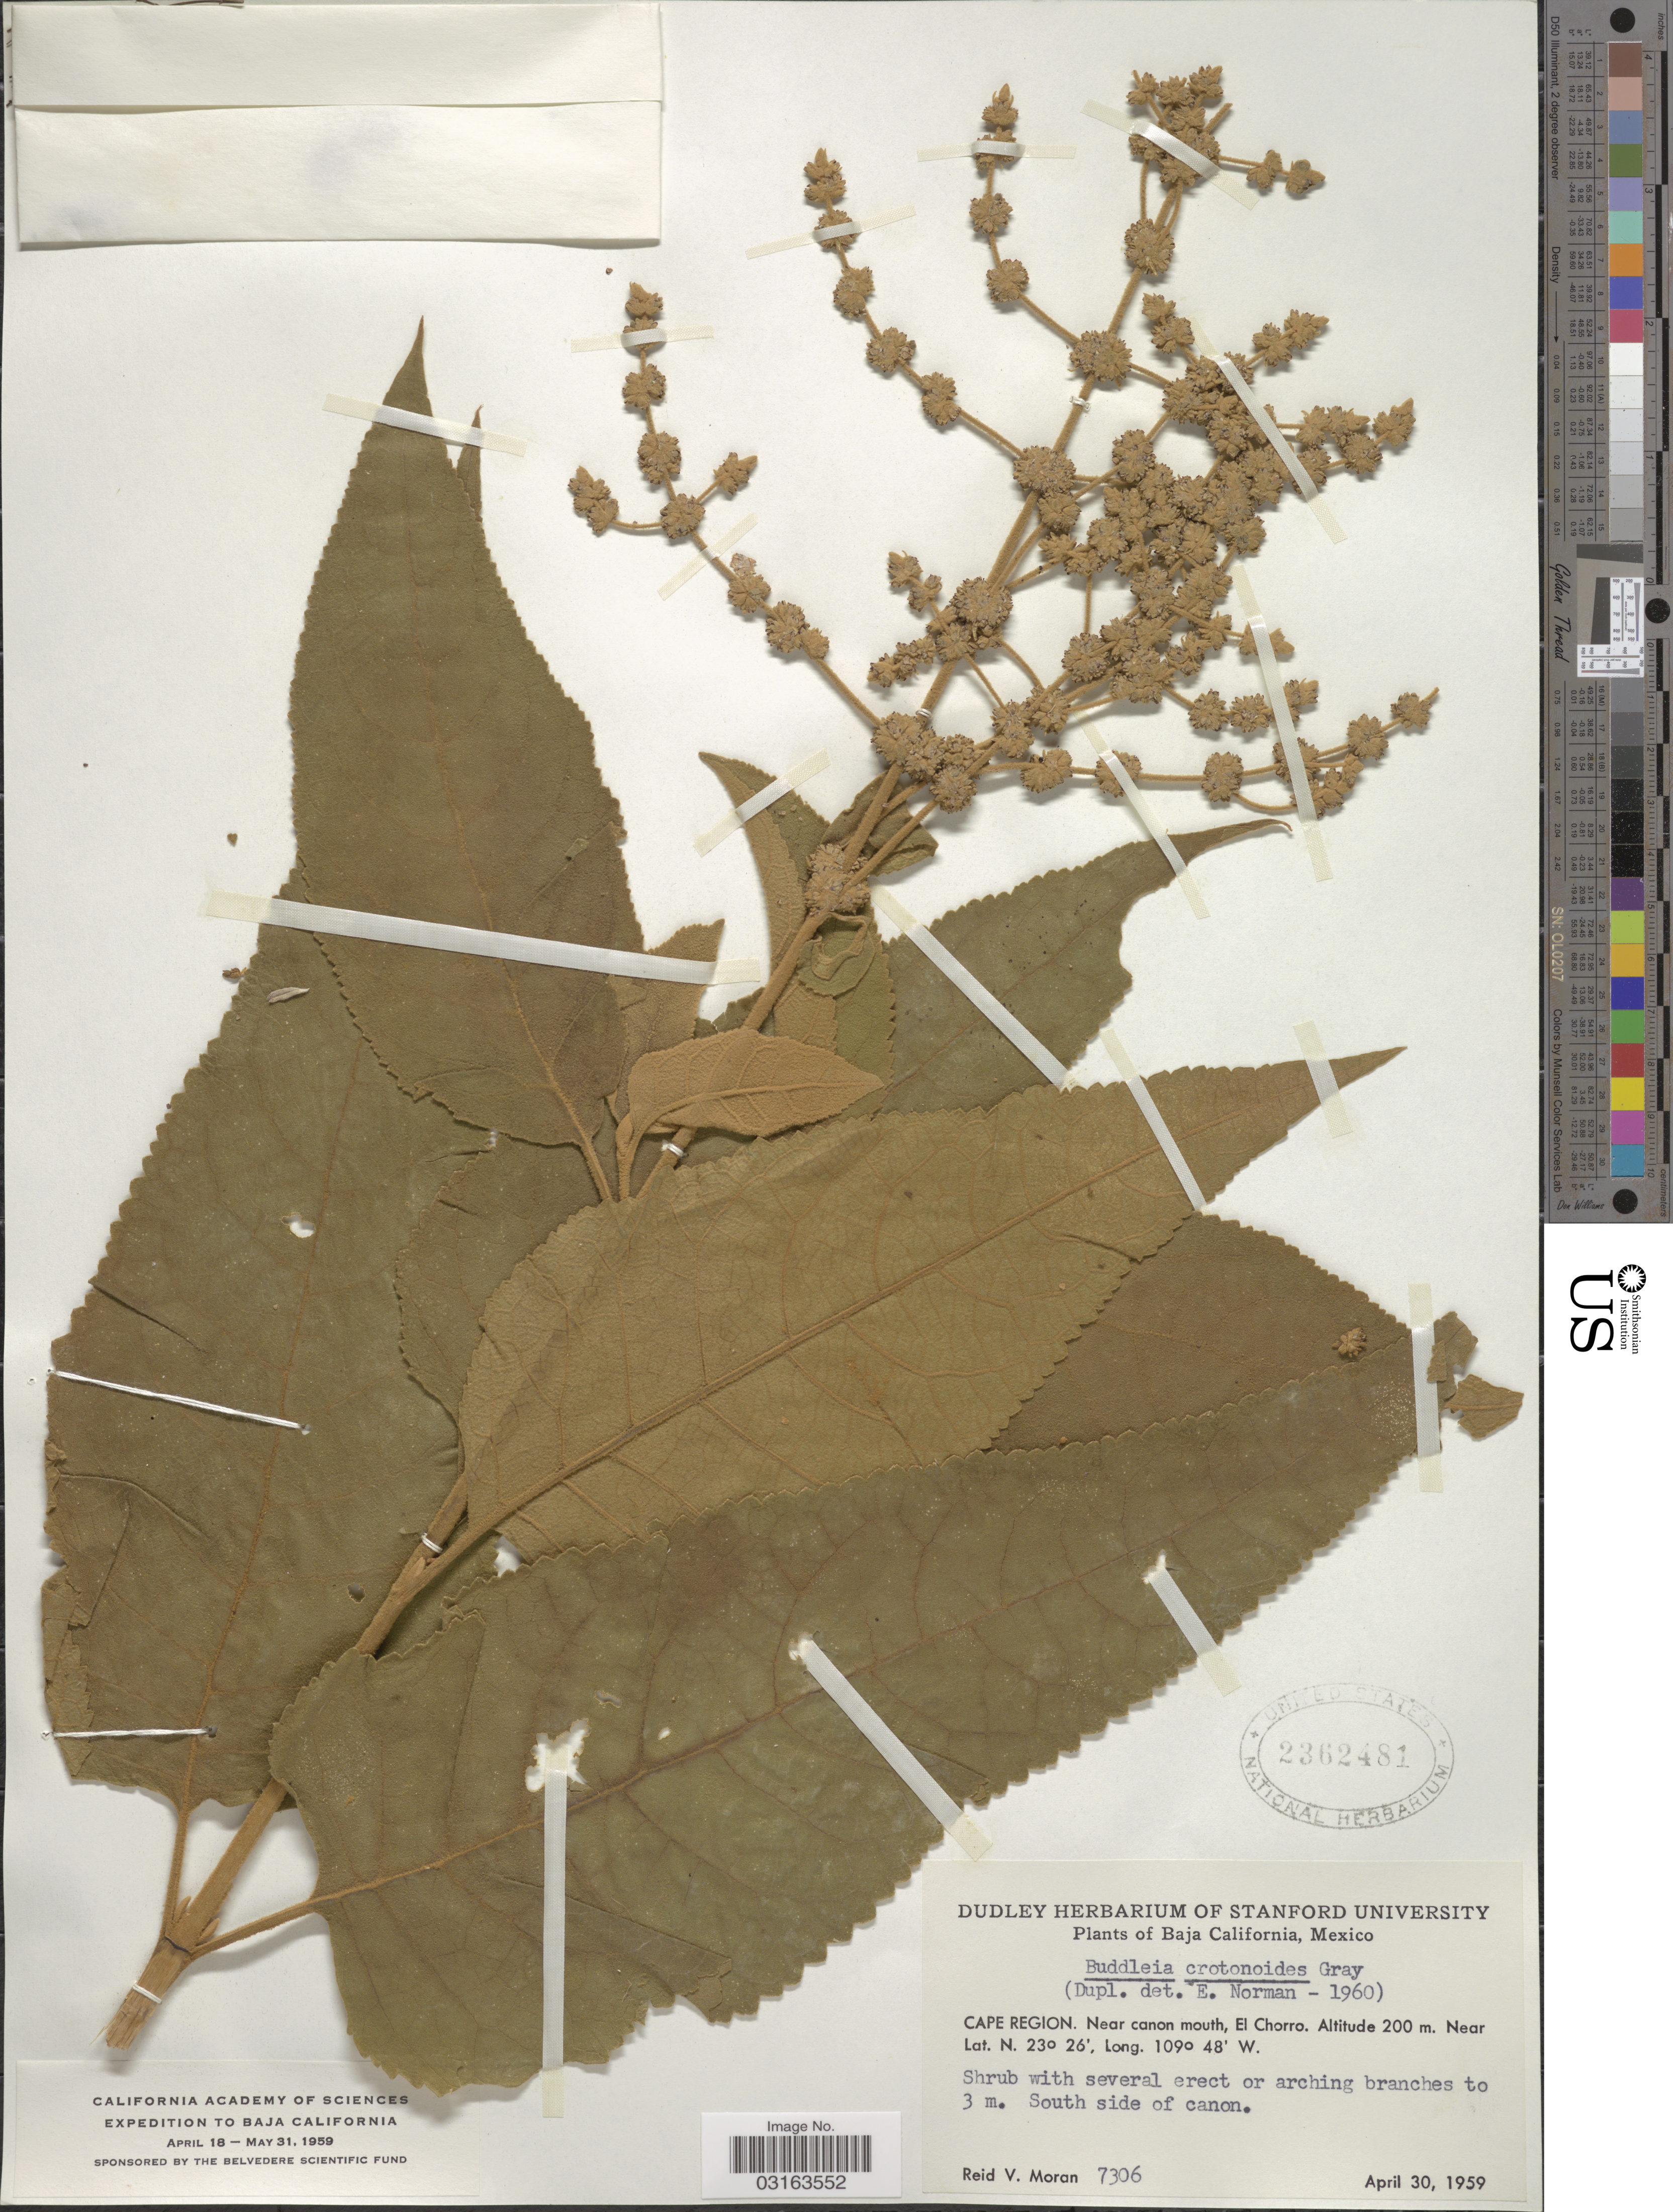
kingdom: Plantae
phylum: Tracheophyta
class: Magnoliopsida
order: Lamiales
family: Scrophulariaceae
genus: Buddleja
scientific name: Buddleja crotonoides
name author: A. Gray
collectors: R. V. Moran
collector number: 7306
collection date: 1959-04-30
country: Mexico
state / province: Baja California Sur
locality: Cape Region. Near canon mouth, El Chorro. 3 m. South side of canon.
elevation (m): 200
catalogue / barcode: US 2362481